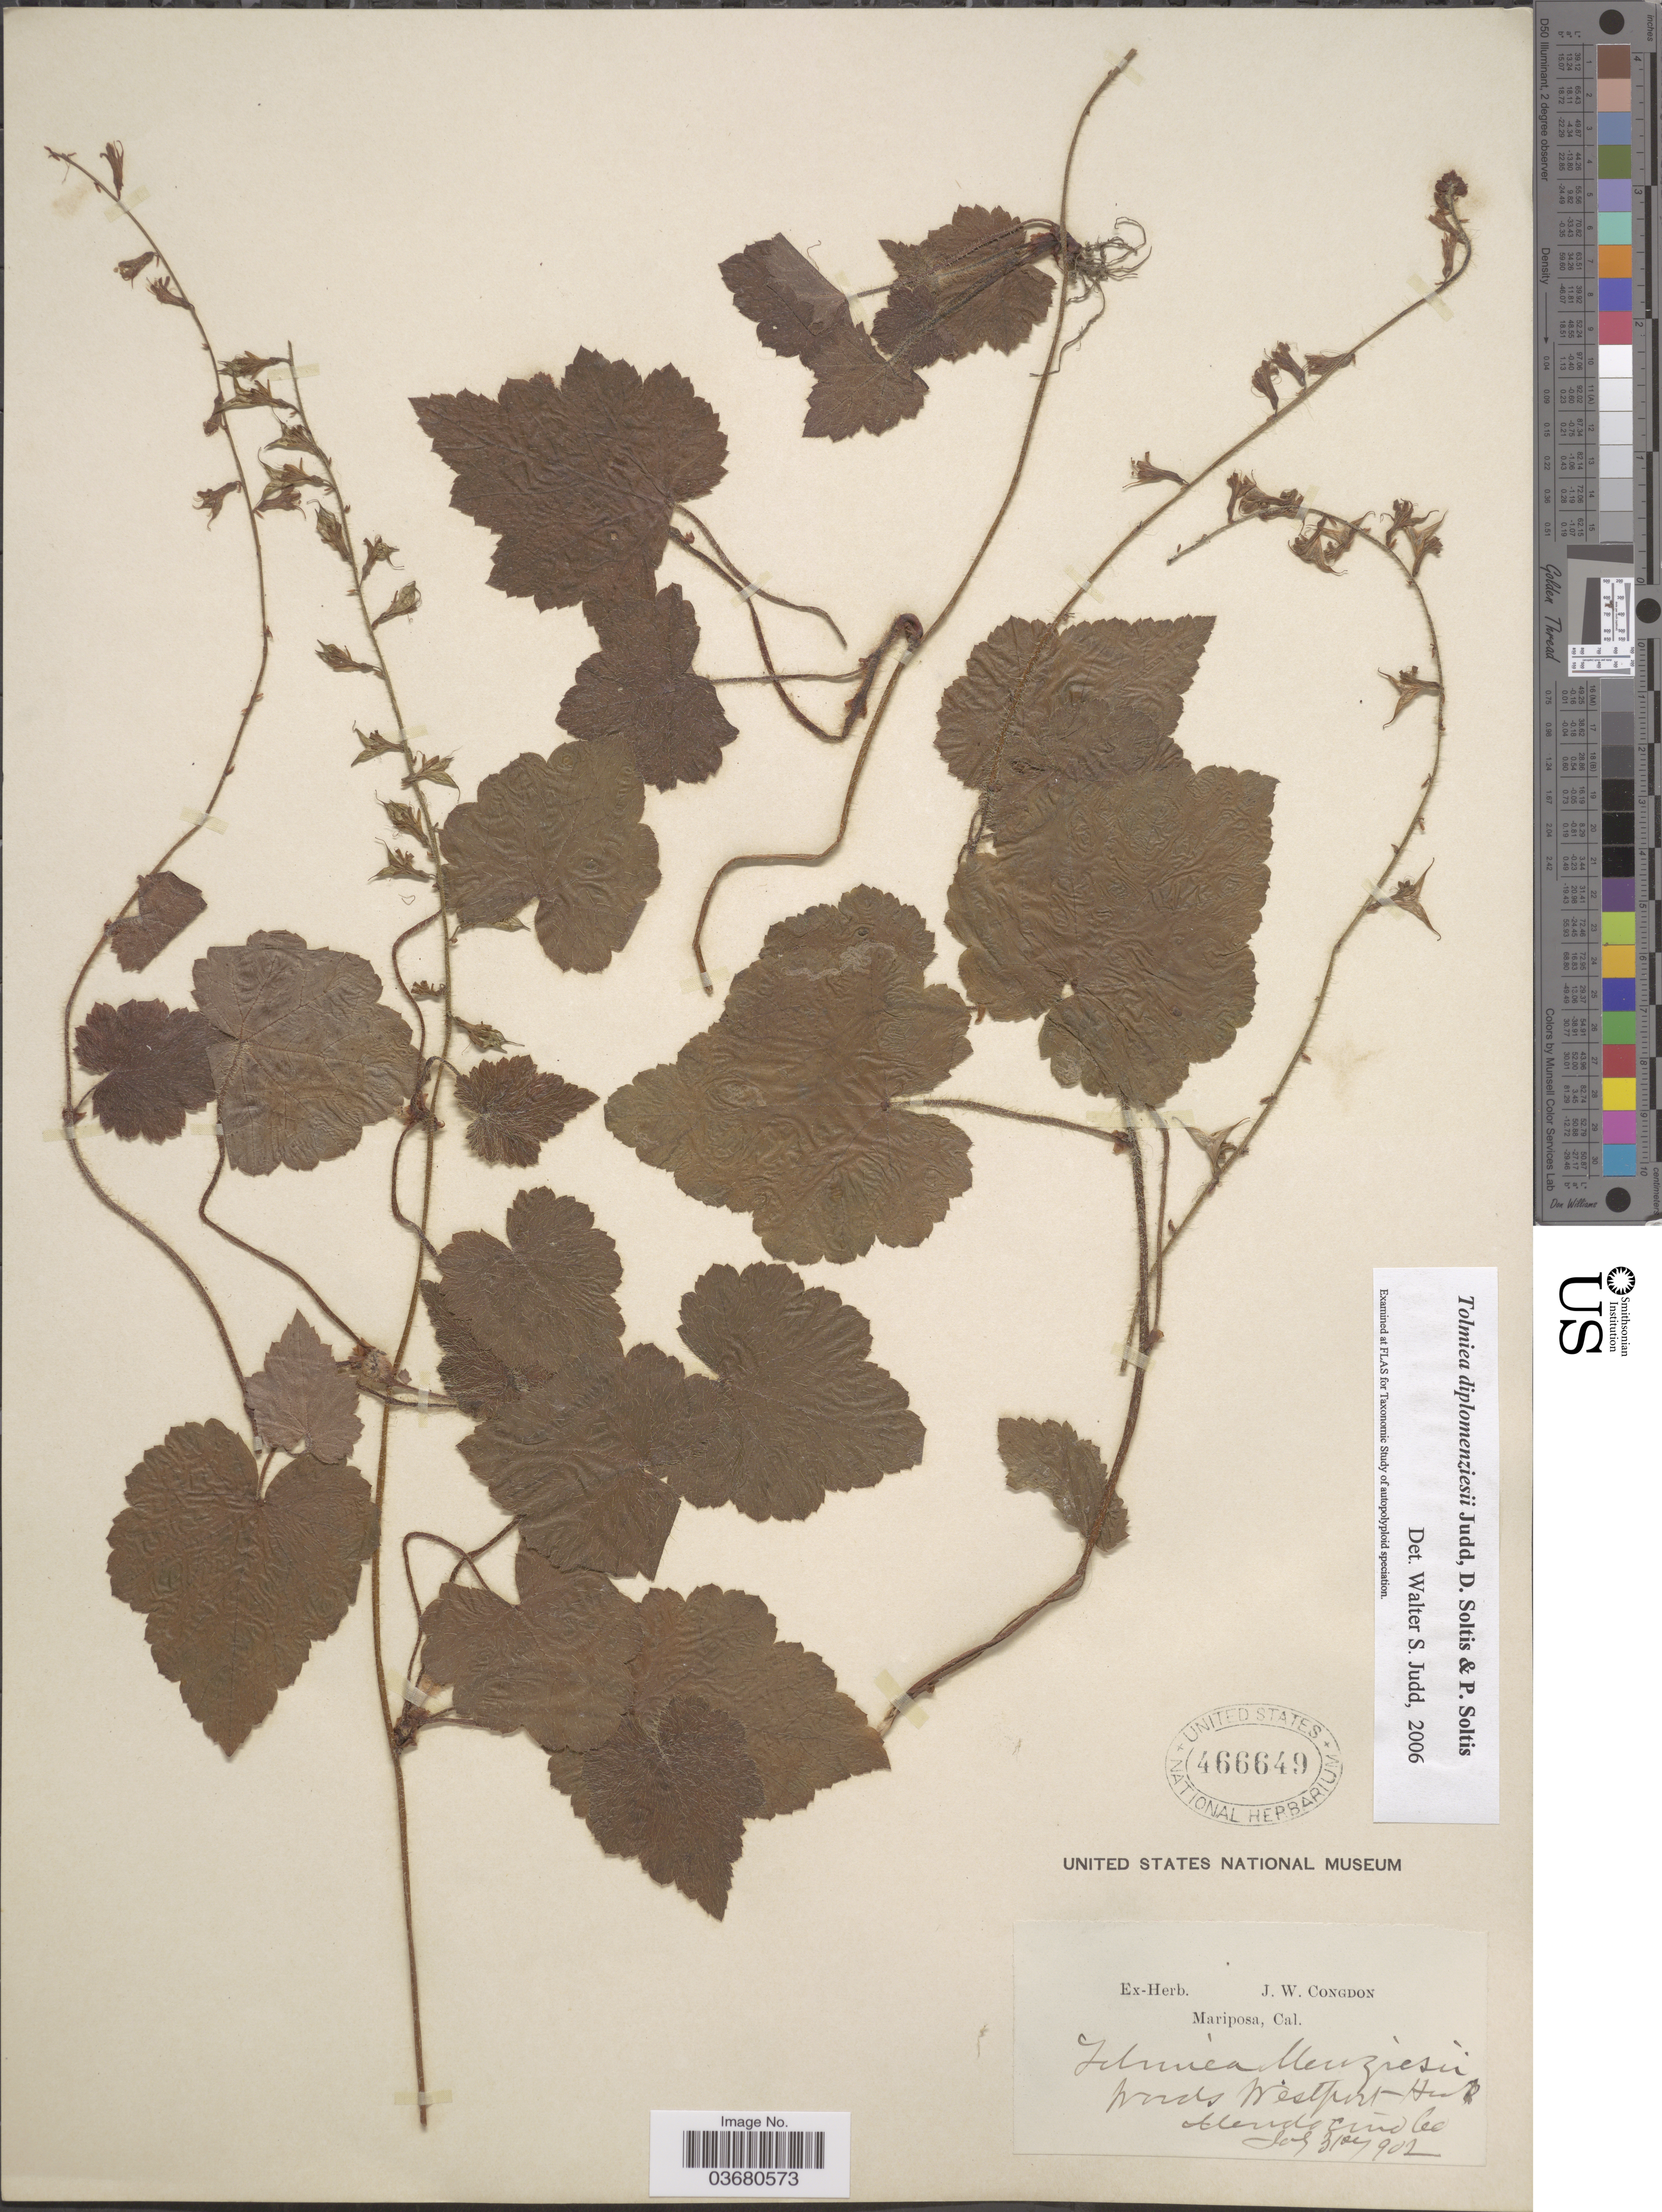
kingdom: Plantae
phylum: Tracheophyta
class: Magnoliopsida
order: Saxifragales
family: Saxifragaceae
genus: Tolmiea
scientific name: Tolmiea diplomenziesii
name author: Judd et al.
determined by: Judd, Walter S.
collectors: ex herb. J. W. Congdon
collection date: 1902-07-31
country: United States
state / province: California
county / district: Mendocino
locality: Westport-Hw. Mendocino Co.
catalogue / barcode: US 466649